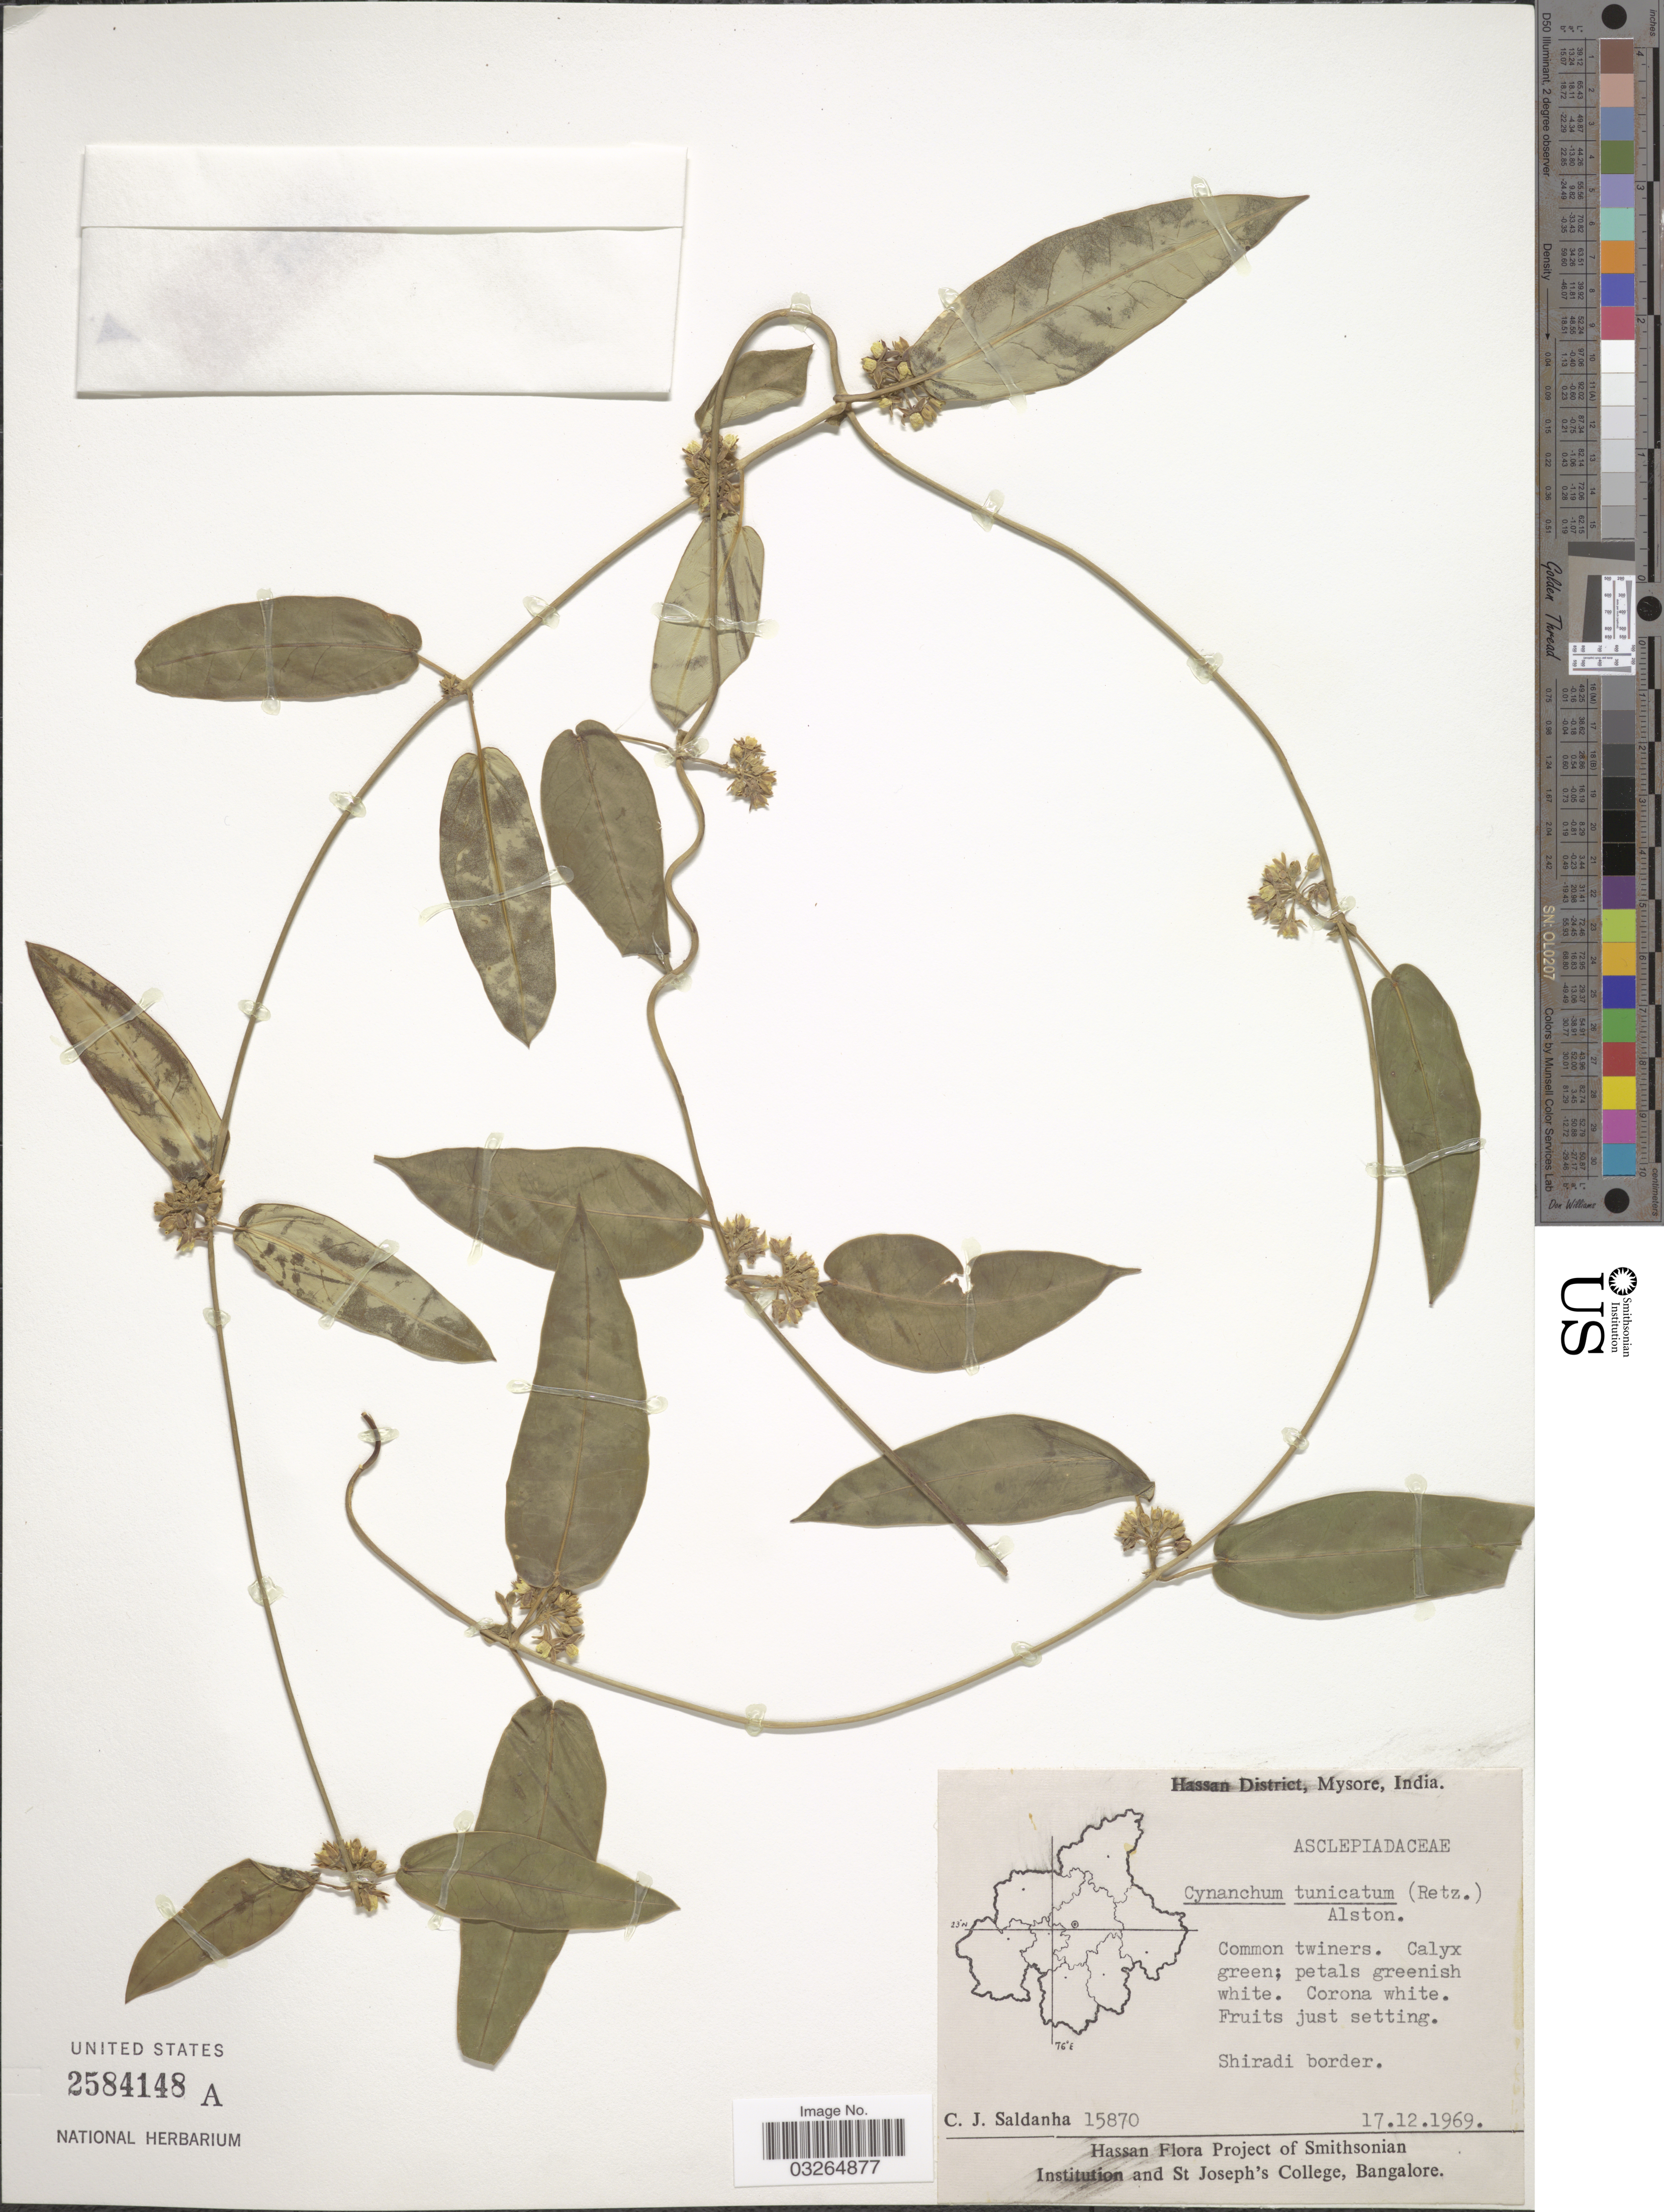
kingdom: Plantae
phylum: Tracheophyta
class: Magnoliopsida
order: Gentianales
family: Apocynaceae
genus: Cynanchum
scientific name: Cynanchum tunicatum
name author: (Retz.) Alston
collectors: C. J. Saldanha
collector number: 15870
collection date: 1969-12-17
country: India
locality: Hassan District, Mysore. Shiradi border.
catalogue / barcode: US 2584148A